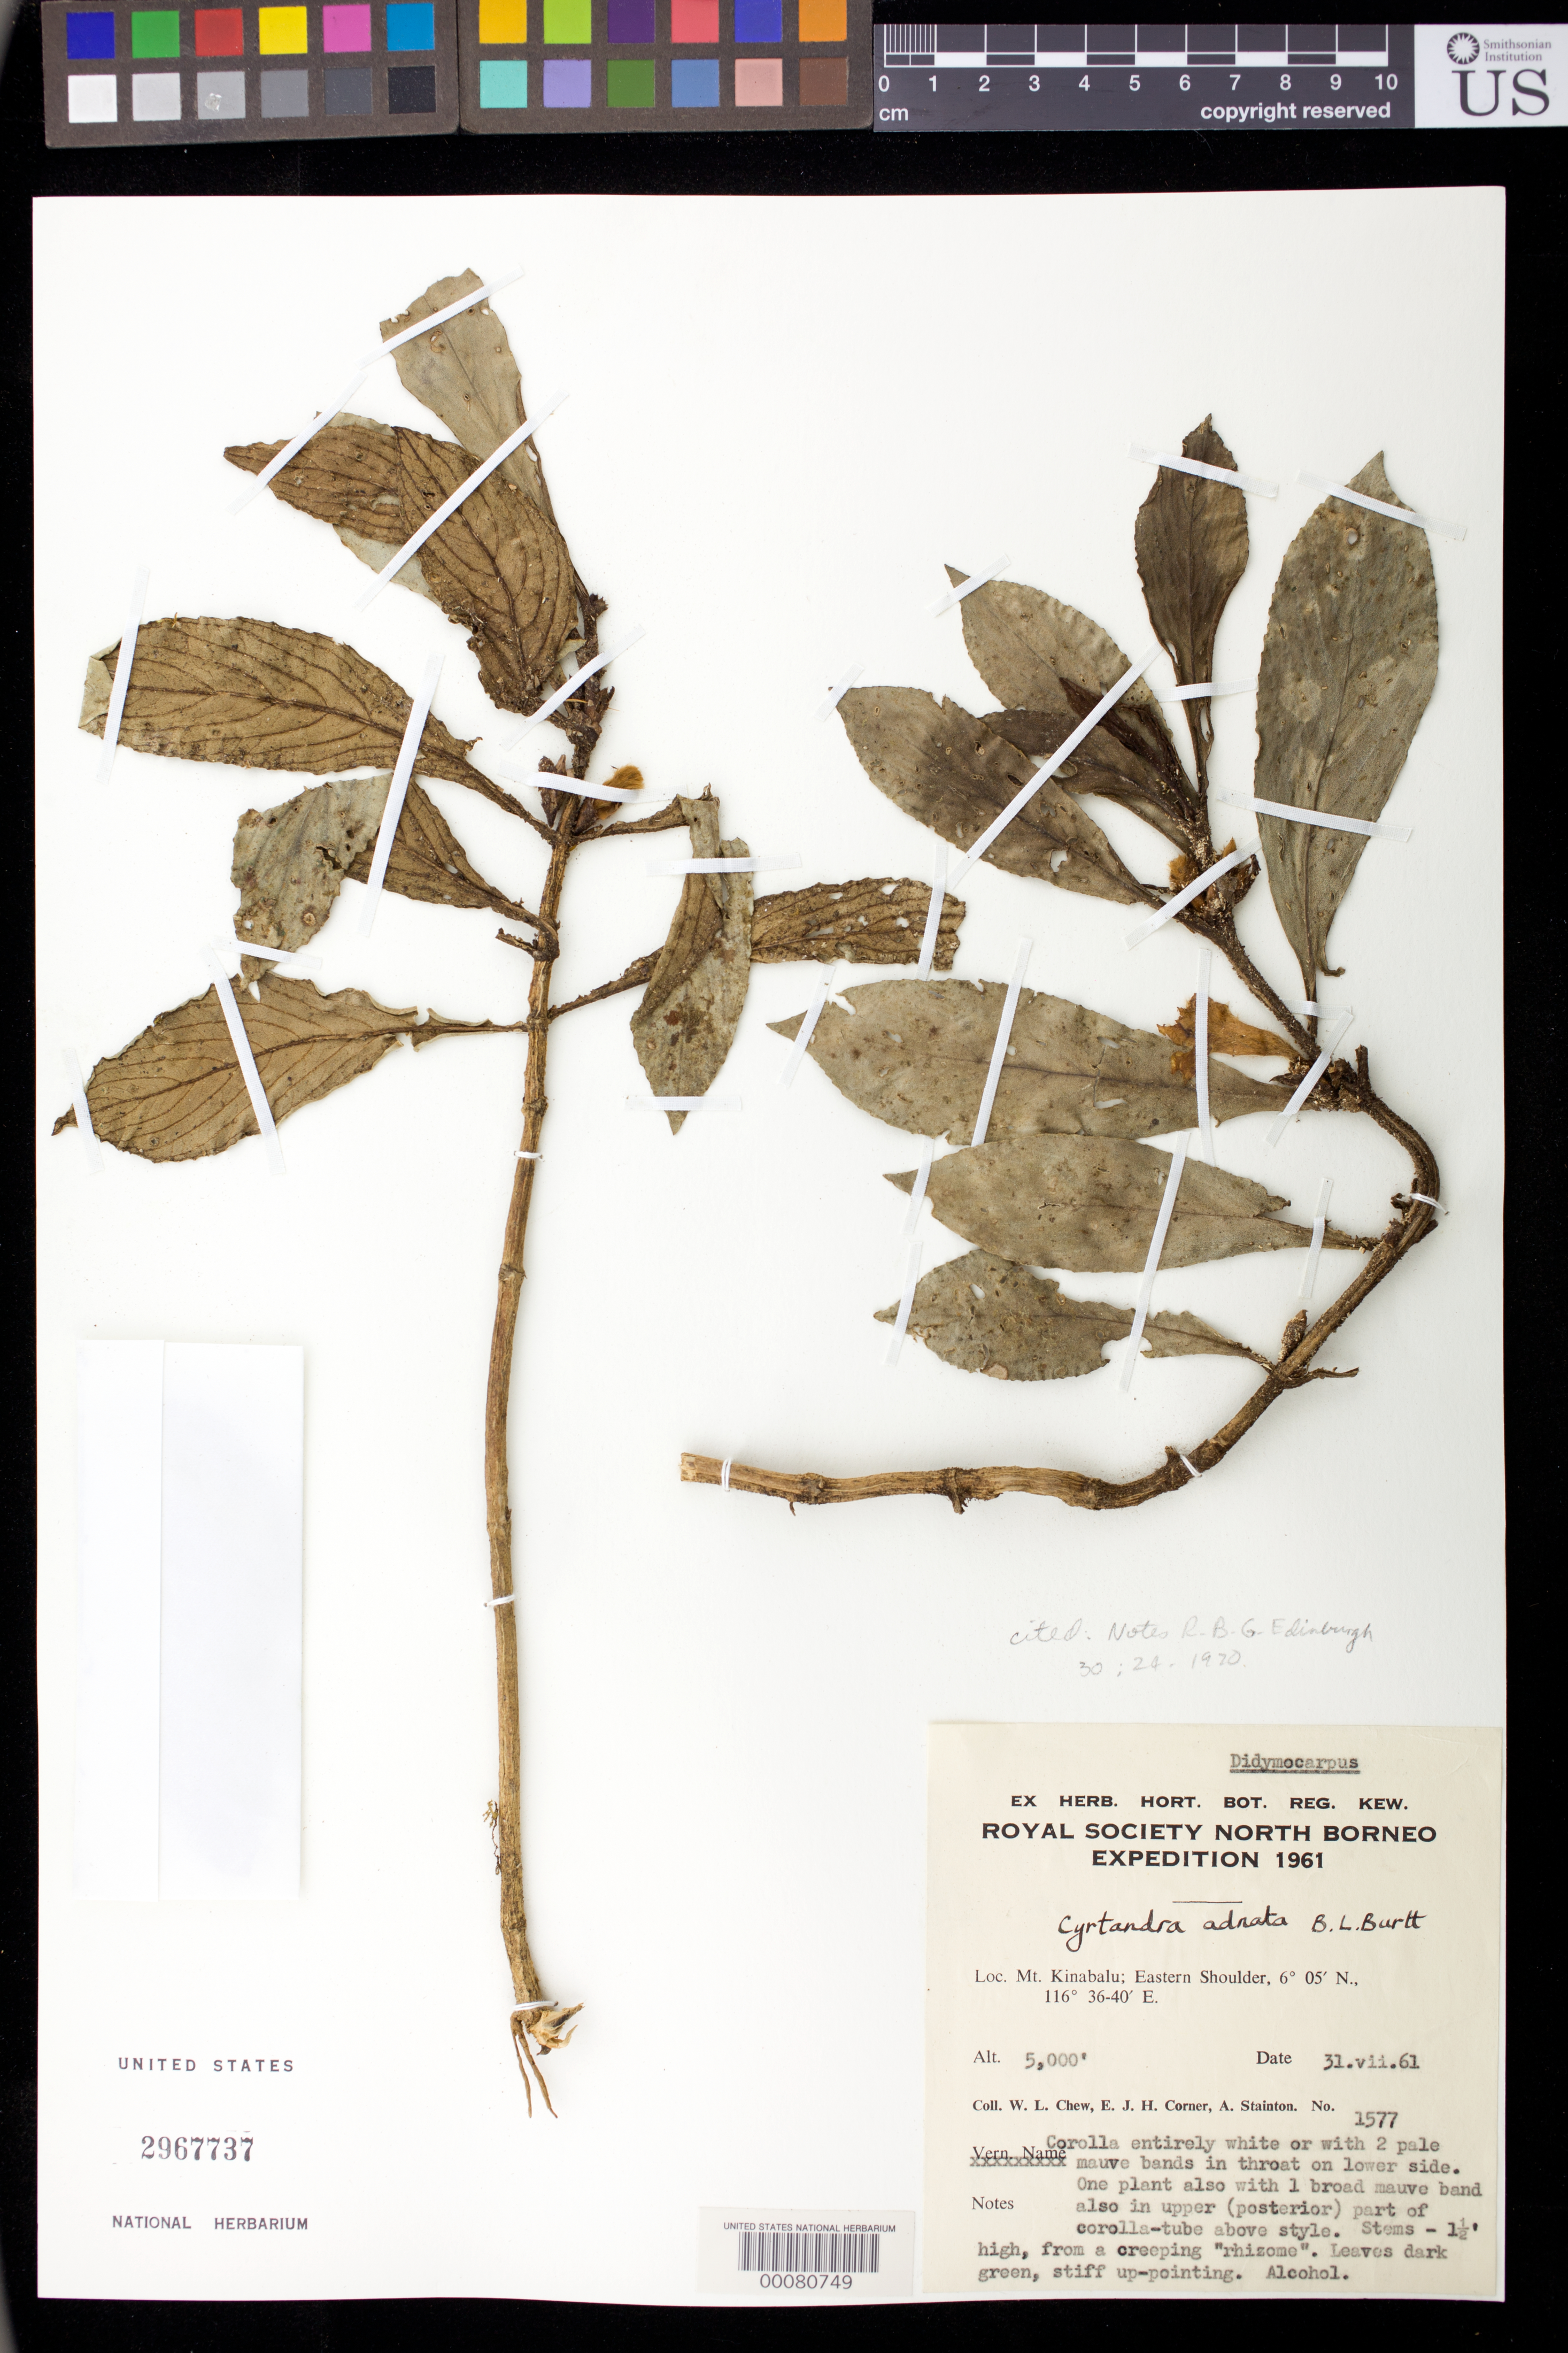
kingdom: Plantae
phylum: Tracheophyta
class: Magnoliopsida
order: Lamiales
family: Gesneriaceae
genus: Cyrtandra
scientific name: Cyrtandra adnata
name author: B.L. Burtt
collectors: W. Chew & et al.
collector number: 1577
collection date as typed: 31 Jul 1961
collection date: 1961-07-31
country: Malaysia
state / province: Sabah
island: Borneo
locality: Mt kinabalu, eastern shoulder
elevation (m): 1524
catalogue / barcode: US 2967737